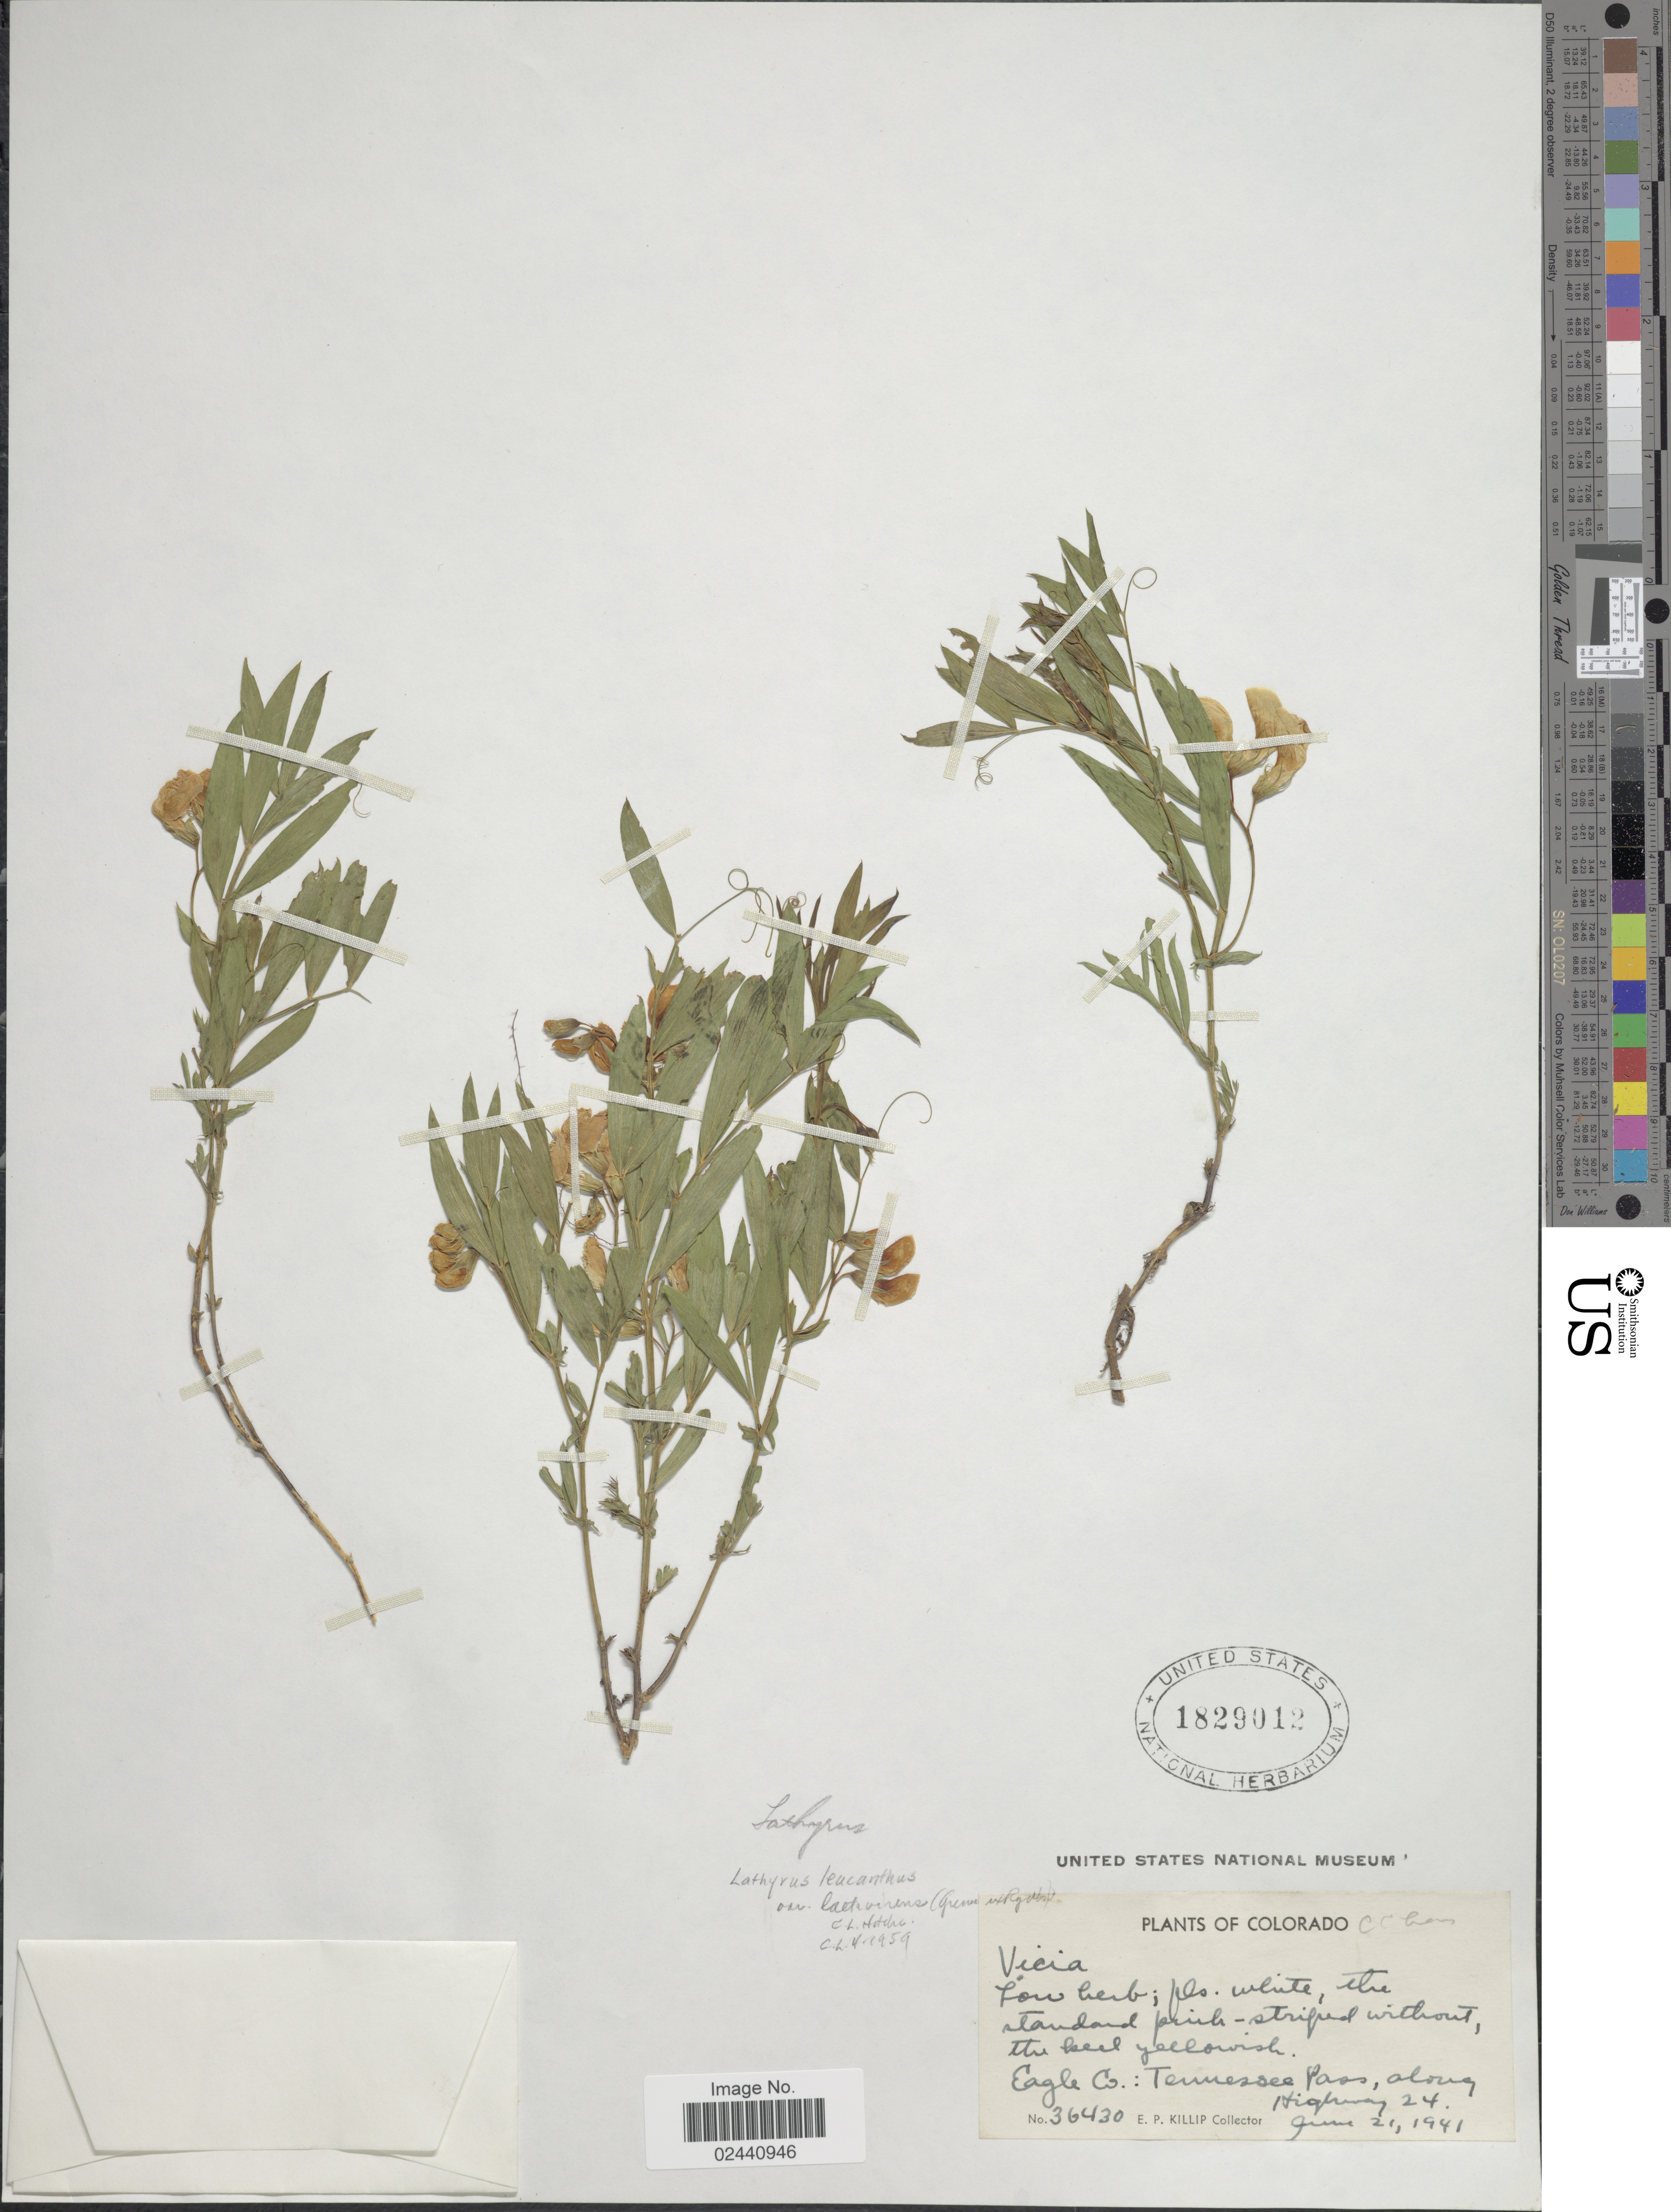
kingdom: Plantae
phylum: Tracheophyta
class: Magnoliopsida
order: Fabales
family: Fabaceae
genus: Lathyrus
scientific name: Lathyrus leucanthus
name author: Rydb.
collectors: E. P. Killip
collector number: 36430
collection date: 1941-06-21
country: United States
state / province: Colorado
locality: Eagle Co.: Tennessee Pass, along Highway 24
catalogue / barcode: US 1829012